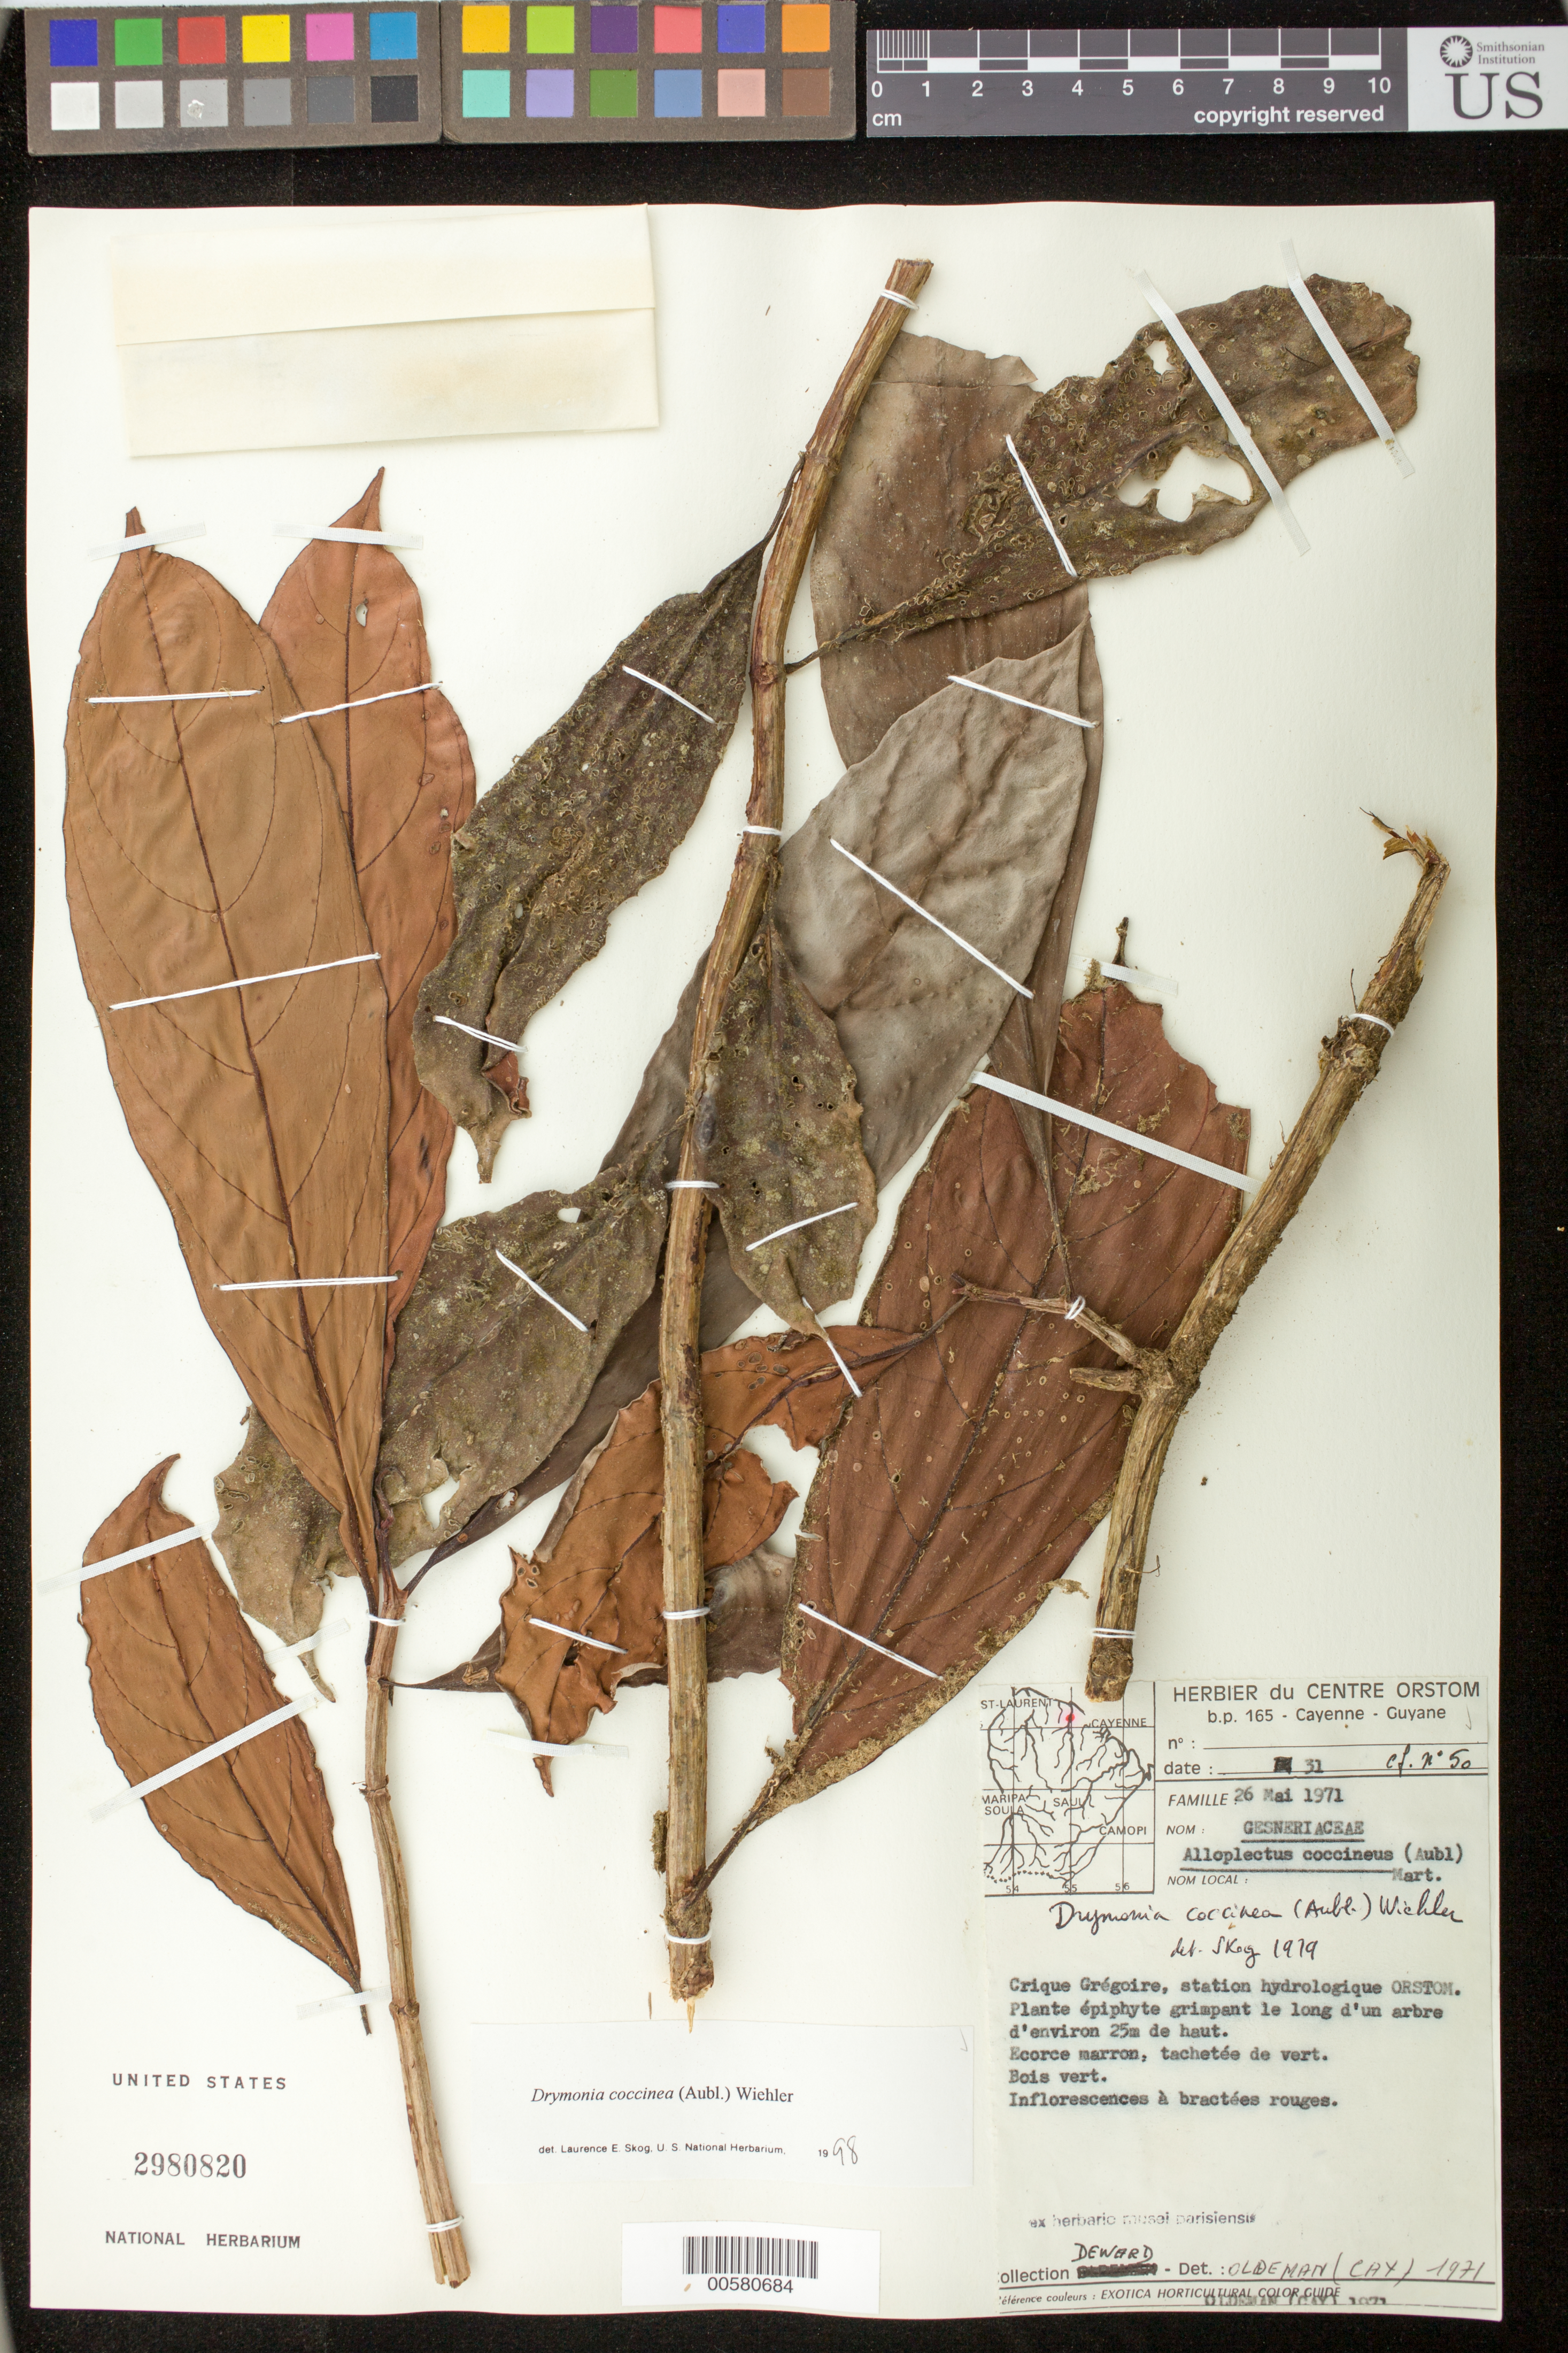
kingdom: Plantae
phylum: Tracheophyta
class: Magnoliopsida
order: Lamiales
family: Gesneriaceae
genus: Drymonia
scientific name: Drymonia coccinea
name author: (Aubl.) Wiehler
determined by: Skog, Laurence E.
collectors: G. Deward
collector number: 31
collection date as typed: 26 May 1971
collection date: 1971-05-26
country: French Guiana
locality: Crique Grégoire, station hydrologique ORSTOM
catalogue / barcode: US 2980820